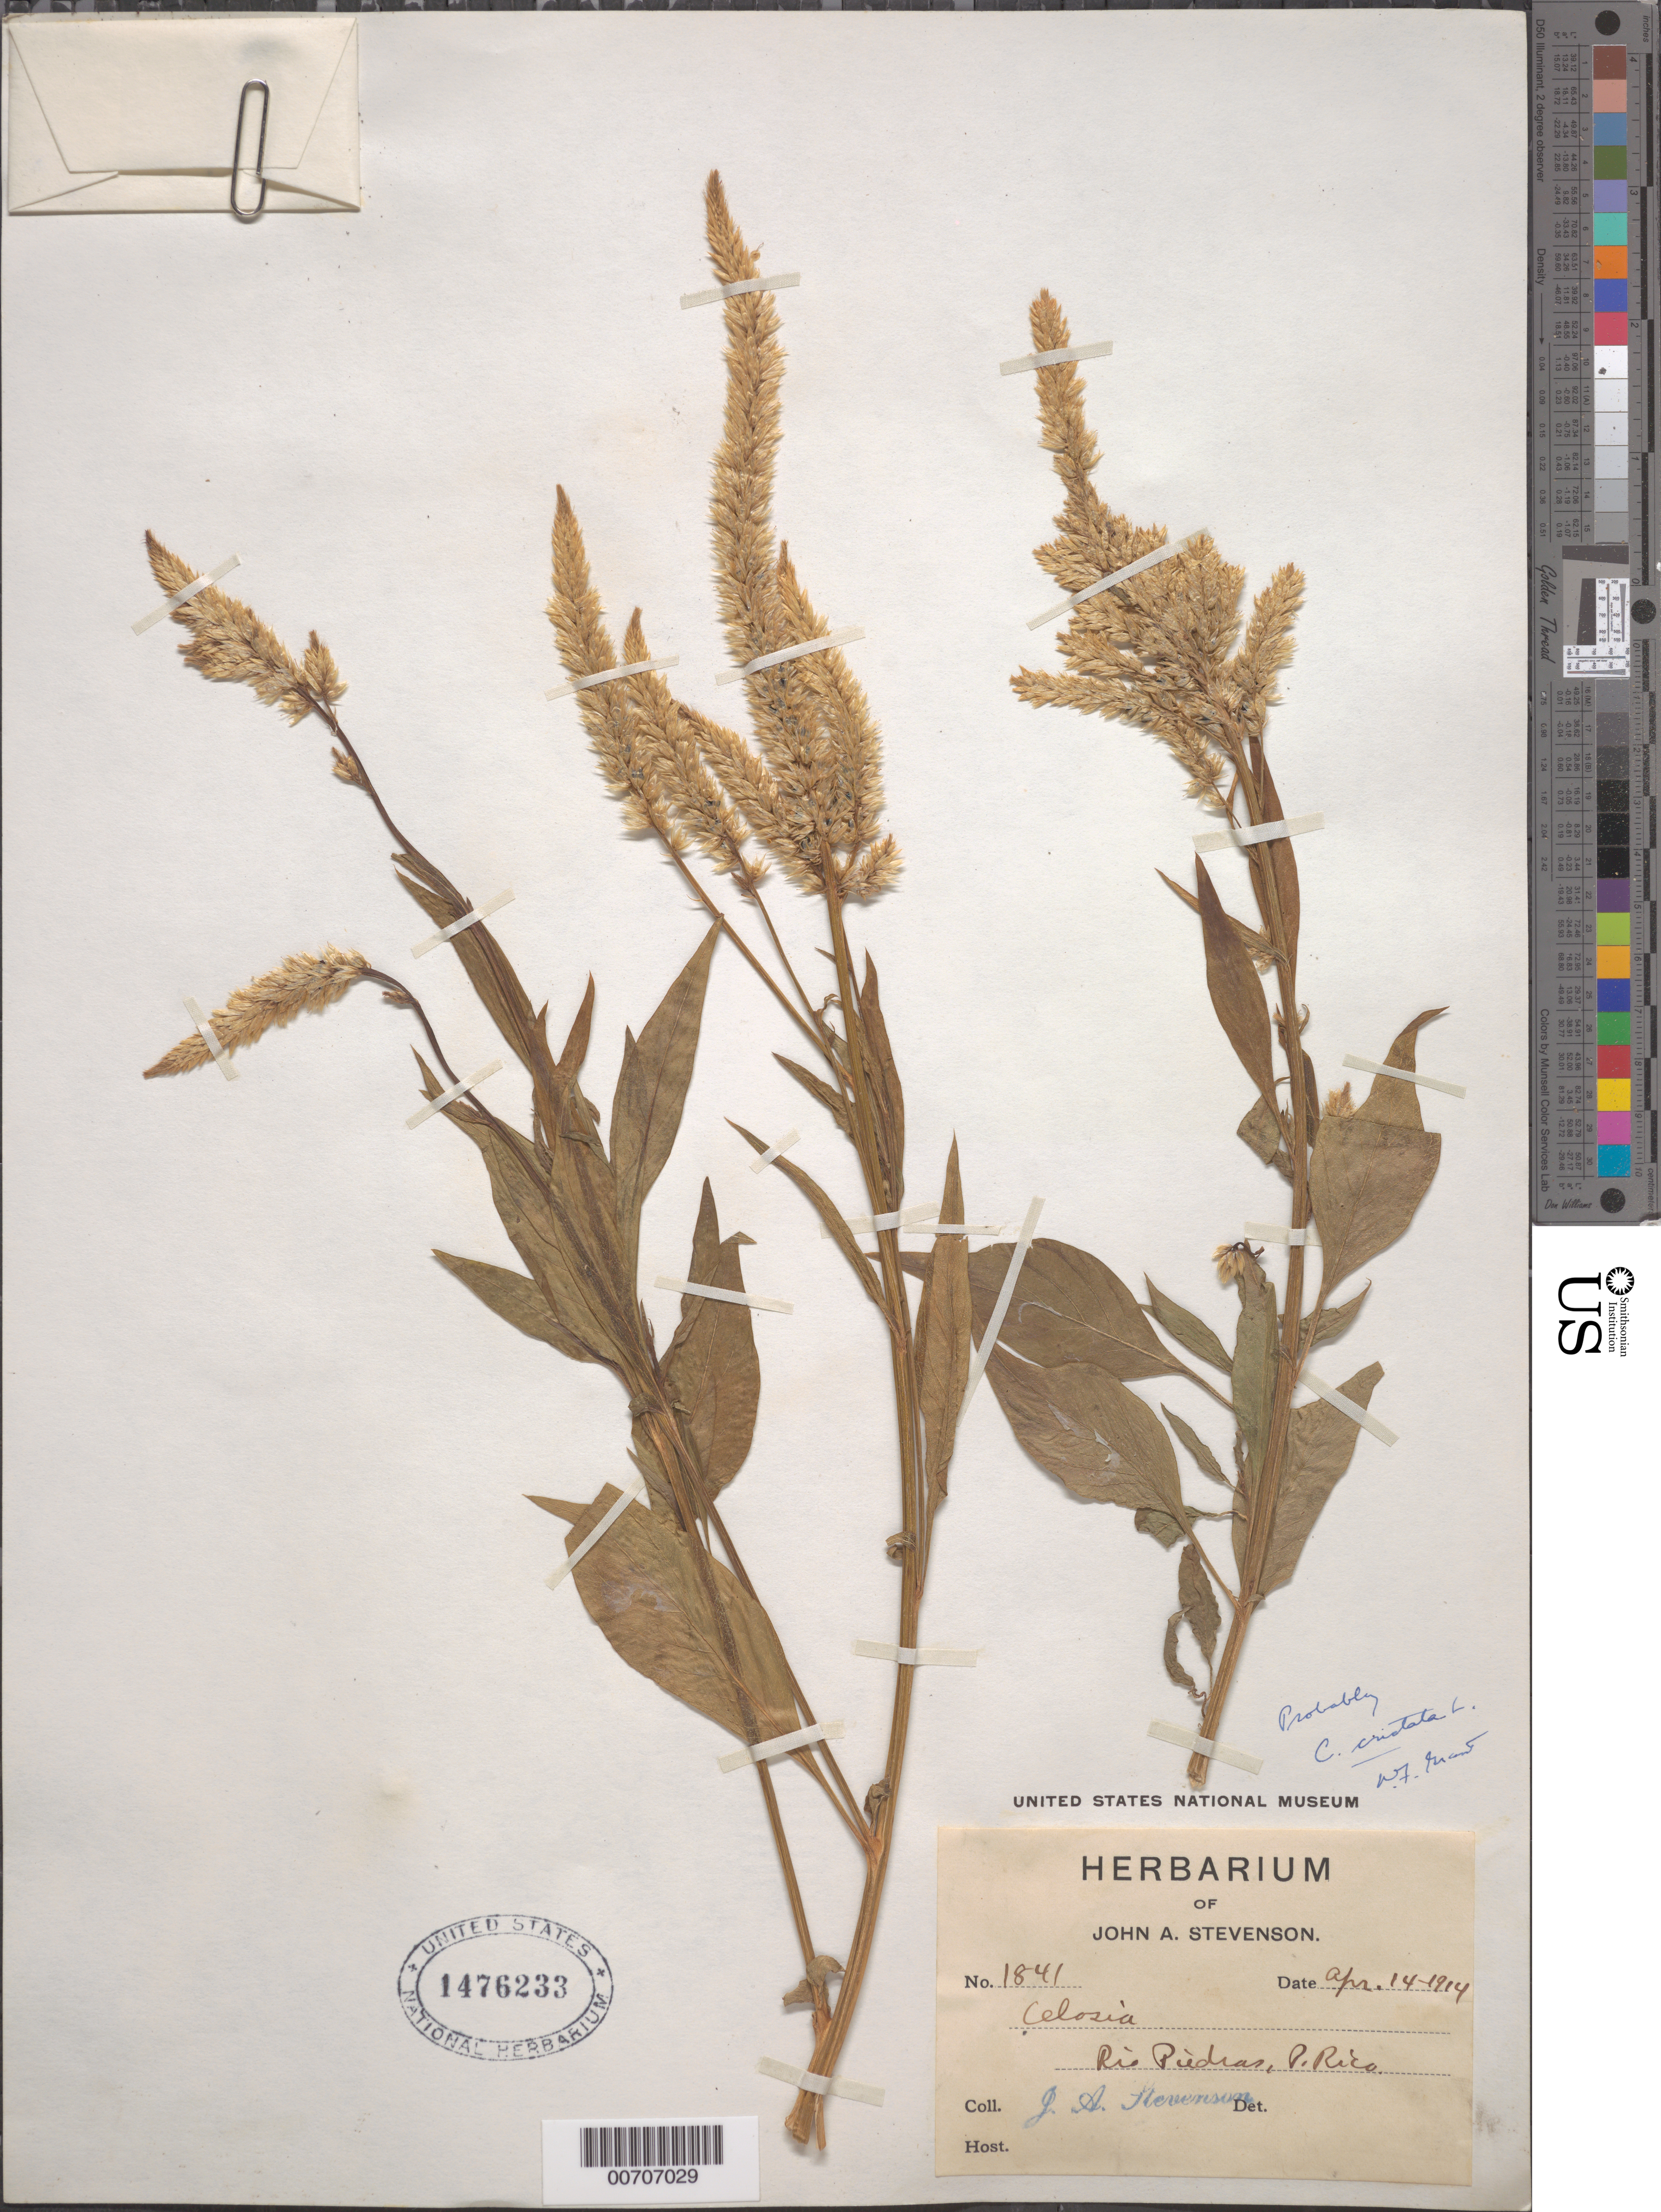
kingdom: Plantae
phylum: Tracheophyta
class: Magnoliopsida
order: Caryophyllales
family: Amaranthaceae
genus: Celosia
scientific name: Celosia sp.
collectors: J. Stevenson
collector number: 1841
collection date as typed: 14 Apr 1914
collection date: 1914-04-14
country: Puerto Rico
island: Greater Antilles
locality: Río Piedras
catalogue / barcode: US 1476233